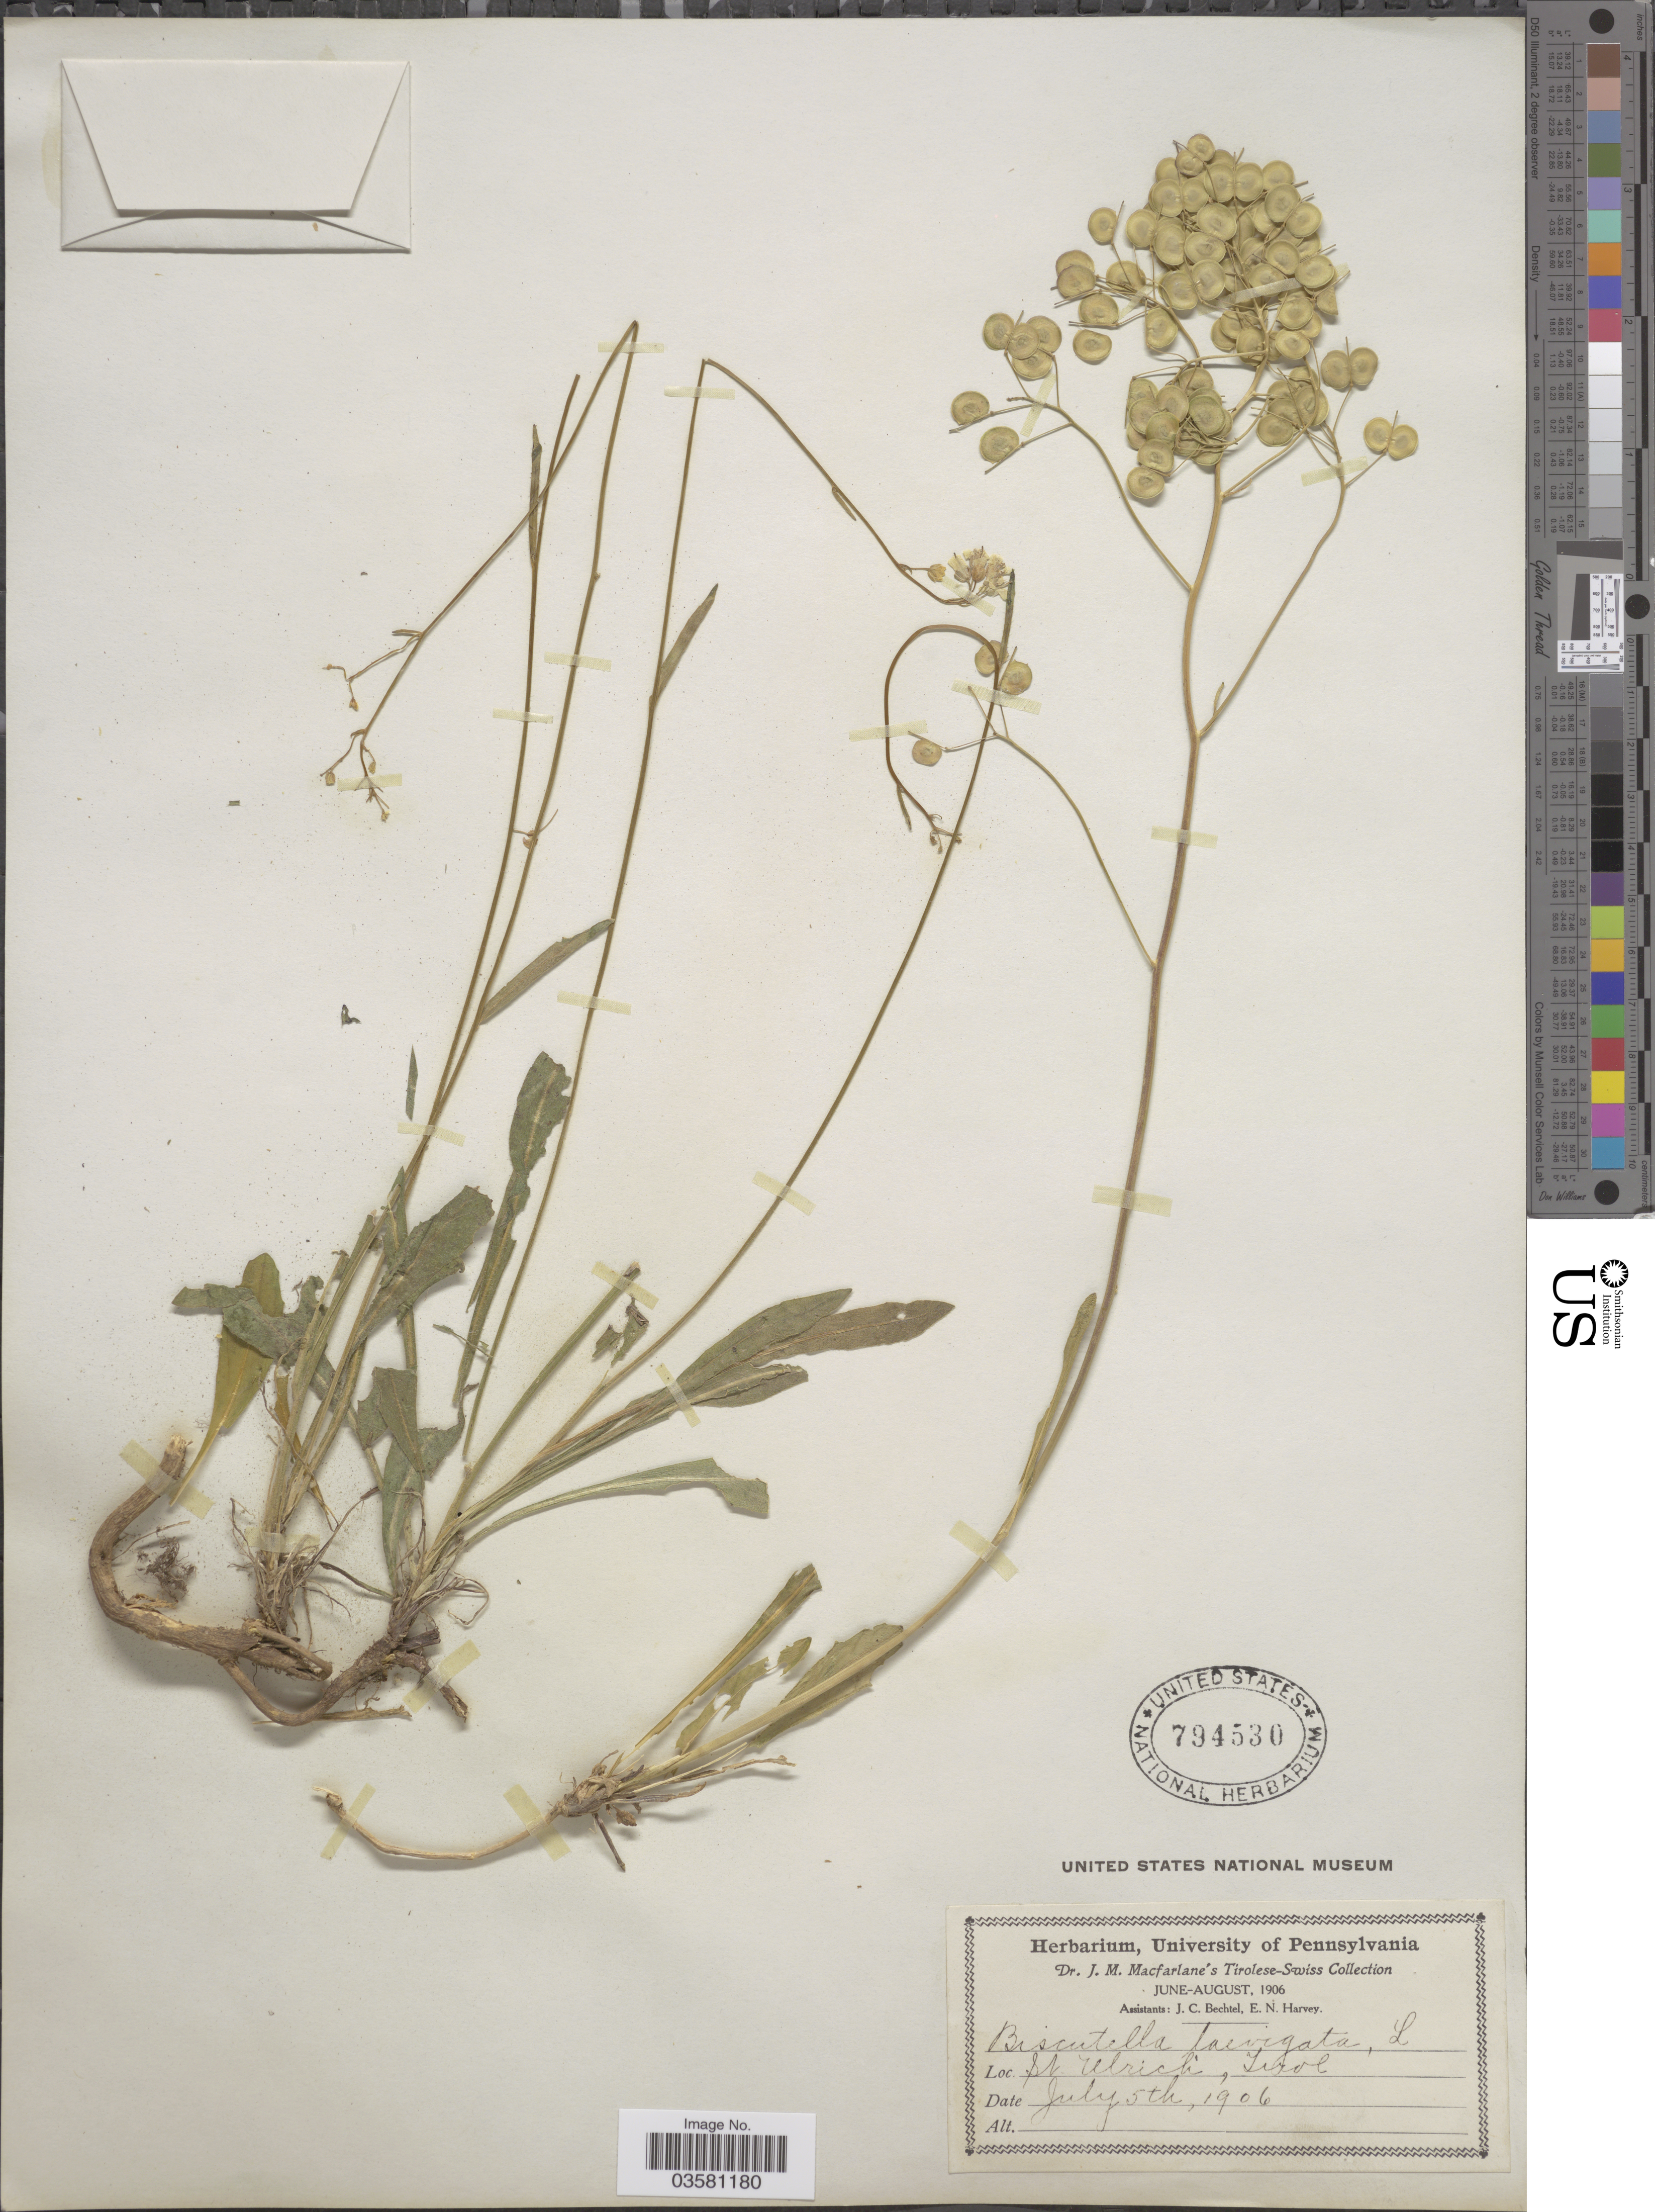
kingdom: Plantae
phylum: Tracheophyta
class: Magnoliopsida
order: Brassicales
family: Brassicaceae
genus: Biscutella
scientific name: Biscutella laevigata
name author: L.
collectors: J. Macfarlane, J. Bechtel & E. Harvey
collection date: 1906-07-05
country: Austria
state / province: Tirol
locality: St. Ulrich.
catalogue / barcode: US 794530